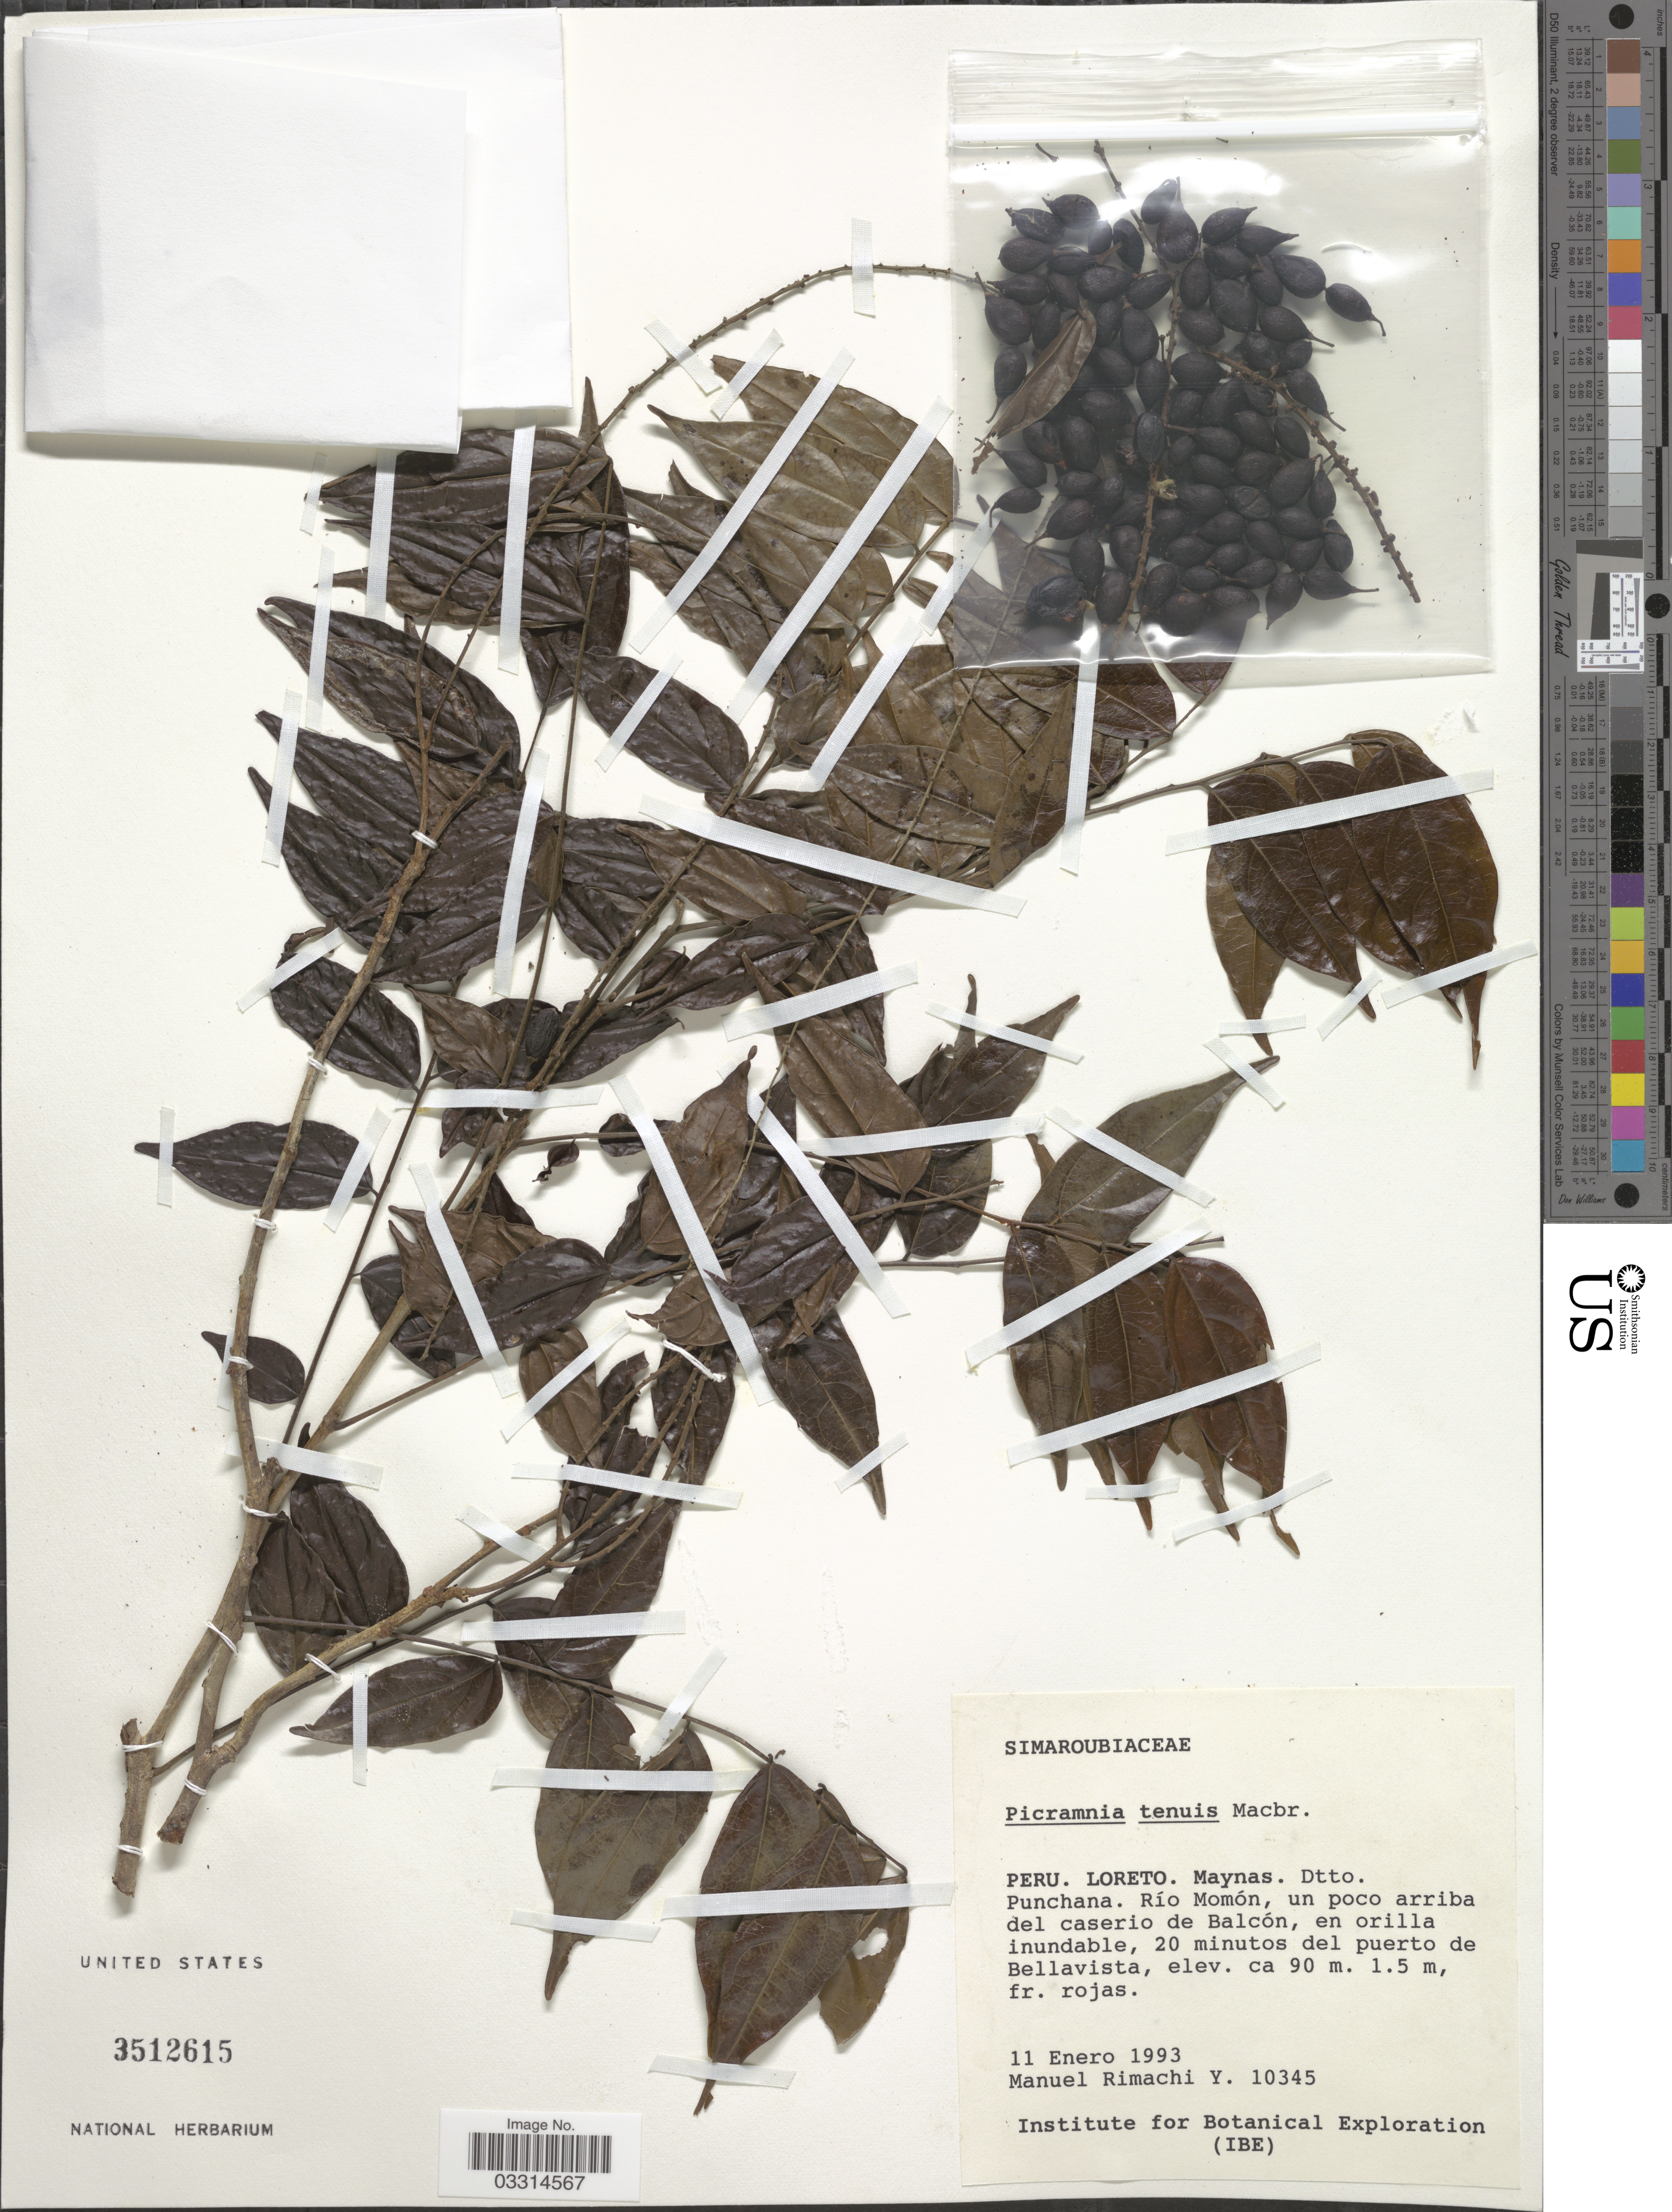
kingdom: Plantae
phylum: Tracheophyta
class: Magnoliopsida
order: Picramniales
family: Picramniaceae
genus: Picramnia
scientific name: Picramnia sellowii subsp. spruceana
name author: (Engl.) Pirani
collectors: M. Rimachi Y.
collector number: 10345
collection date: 1993-01-11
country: Peru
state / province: Loreto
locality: Maynas. Dtto. Punchana. Río Momón, un poco arriba del caserio de Balcón, en orilla inundable, 20 minutos del puerto de Bellavista.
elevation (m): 90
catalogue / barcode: US 3512615